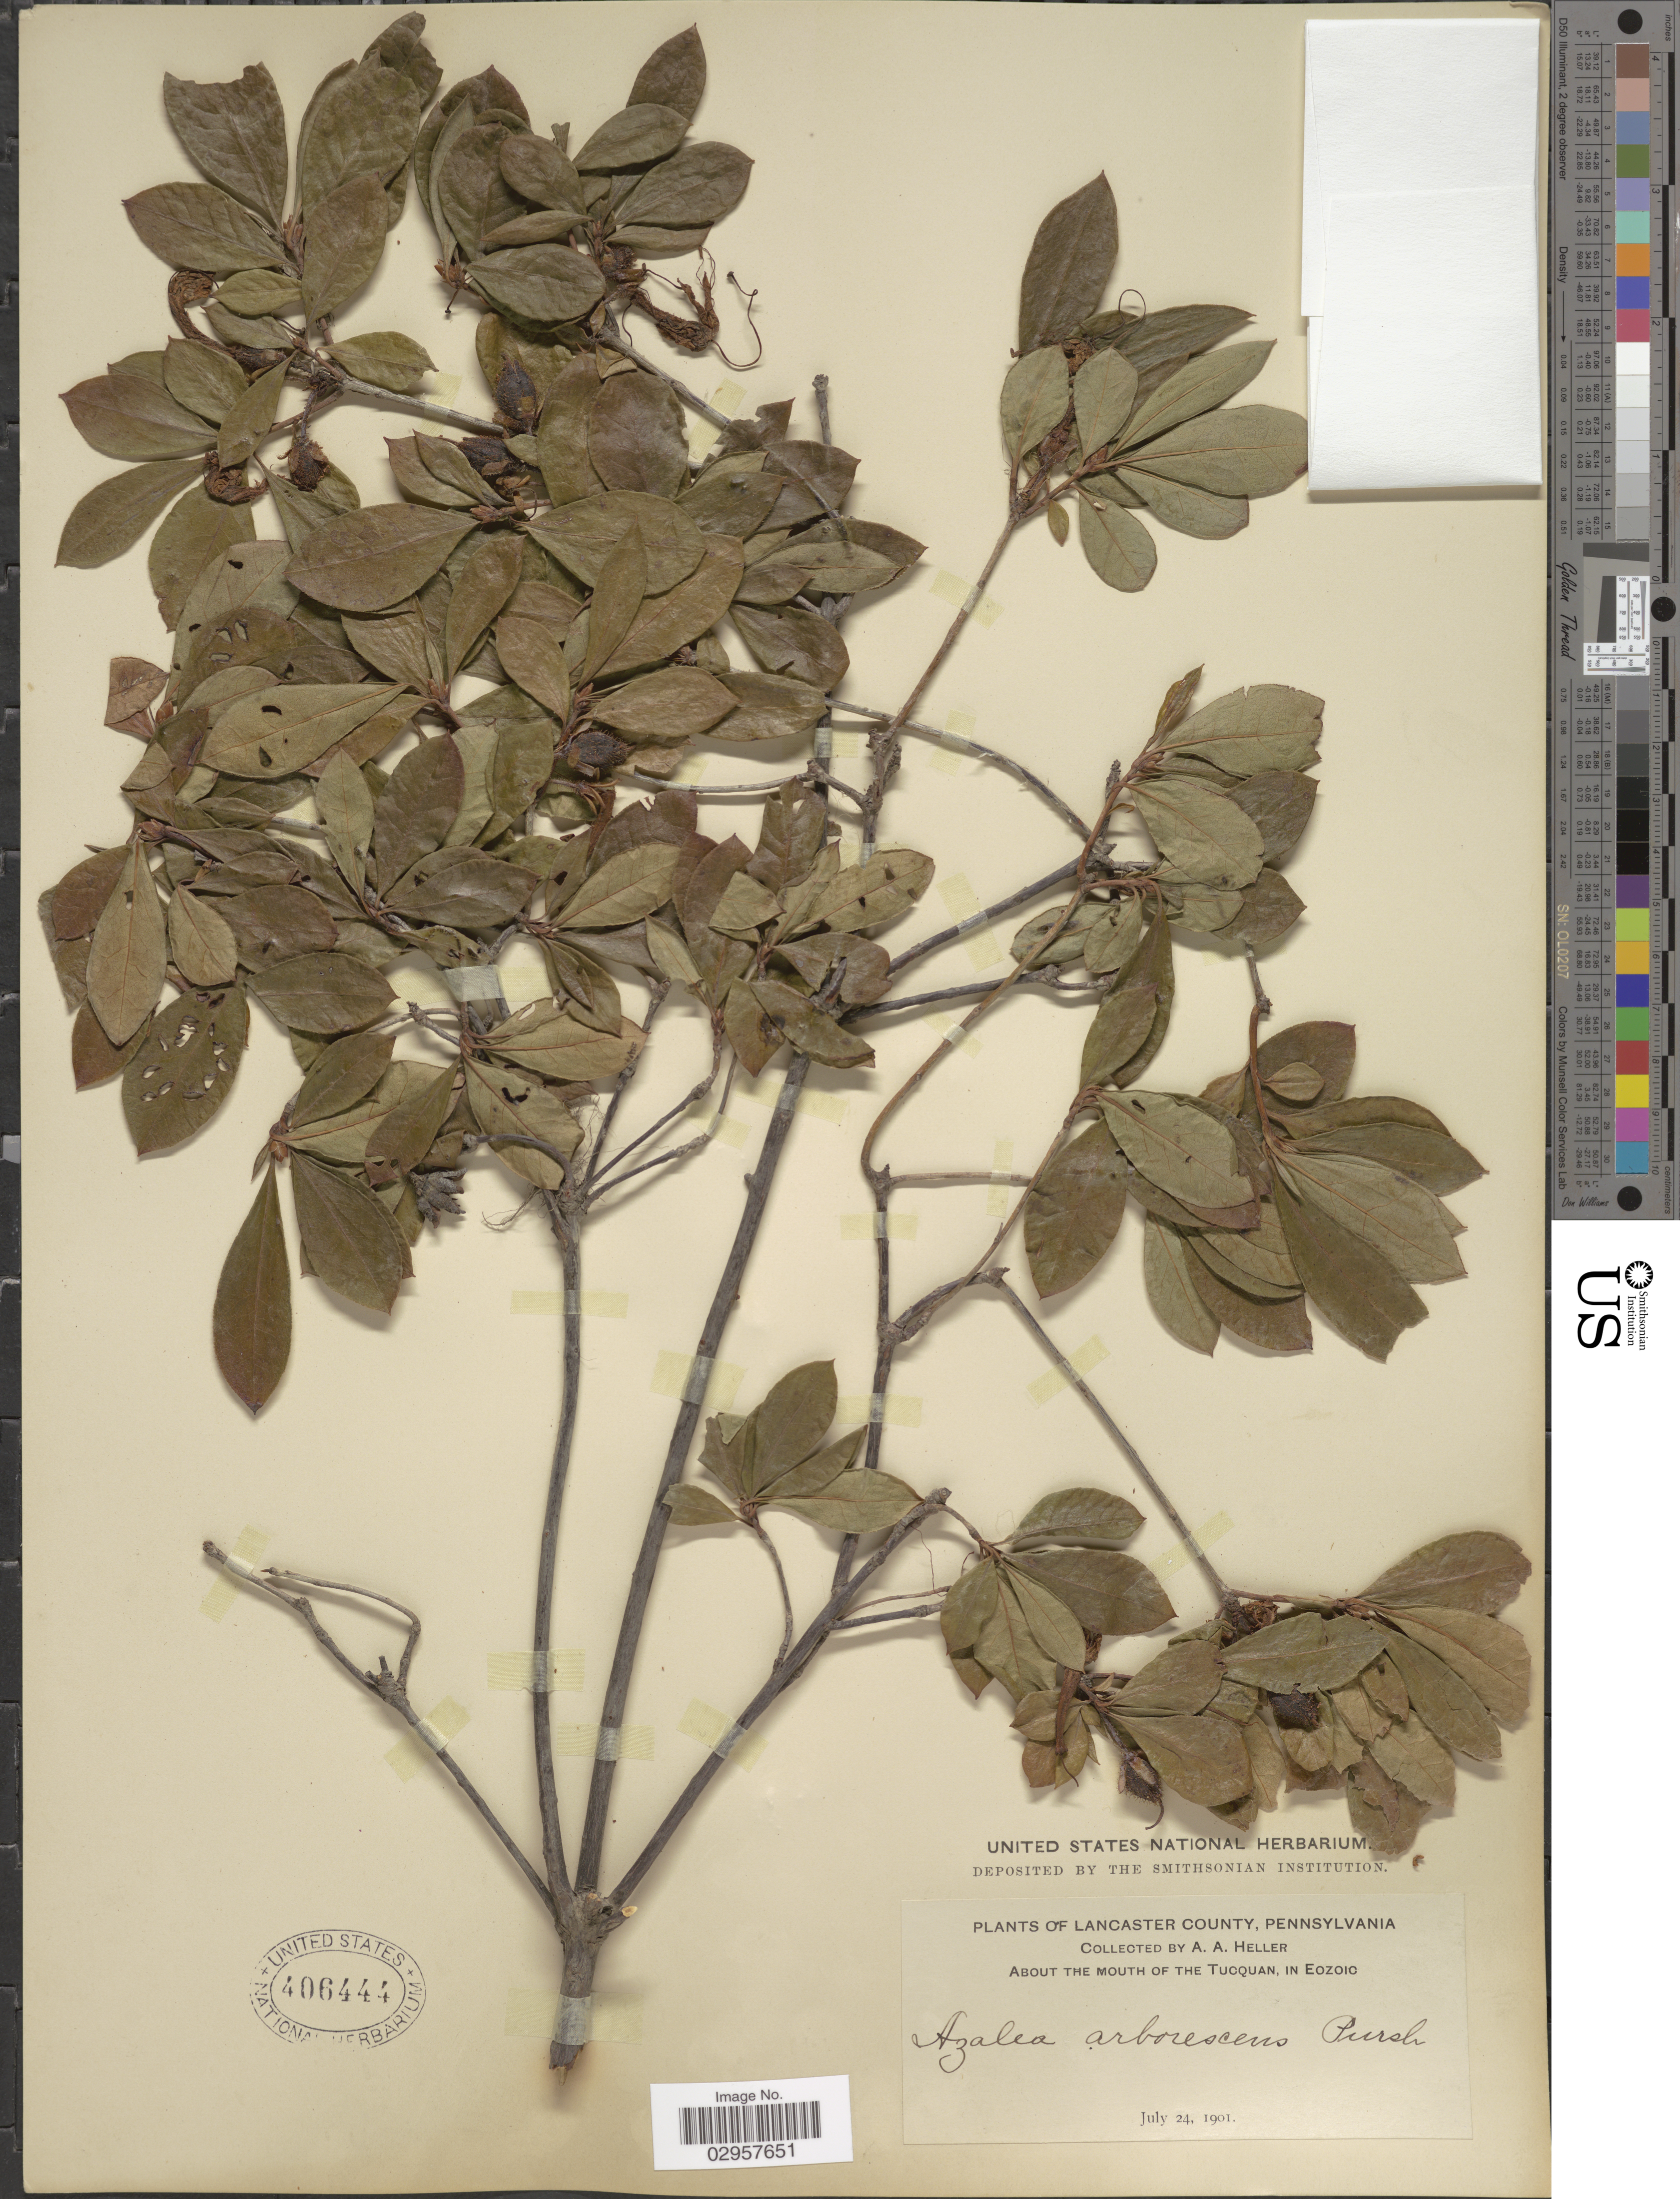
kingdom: Plantae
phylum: Tracheophyta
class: Magnoliopsida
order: Ericales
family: Ericaceae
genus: Rhododendron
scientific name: Rhododendron arborescens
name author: (Pursh) Torr.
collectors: A. A. Heller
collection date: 1901-07-24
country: United States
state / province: Pennsylvania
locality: Lancaster County. About the mouth of the Tucquan, in Eozoic.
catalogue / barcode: US 406444